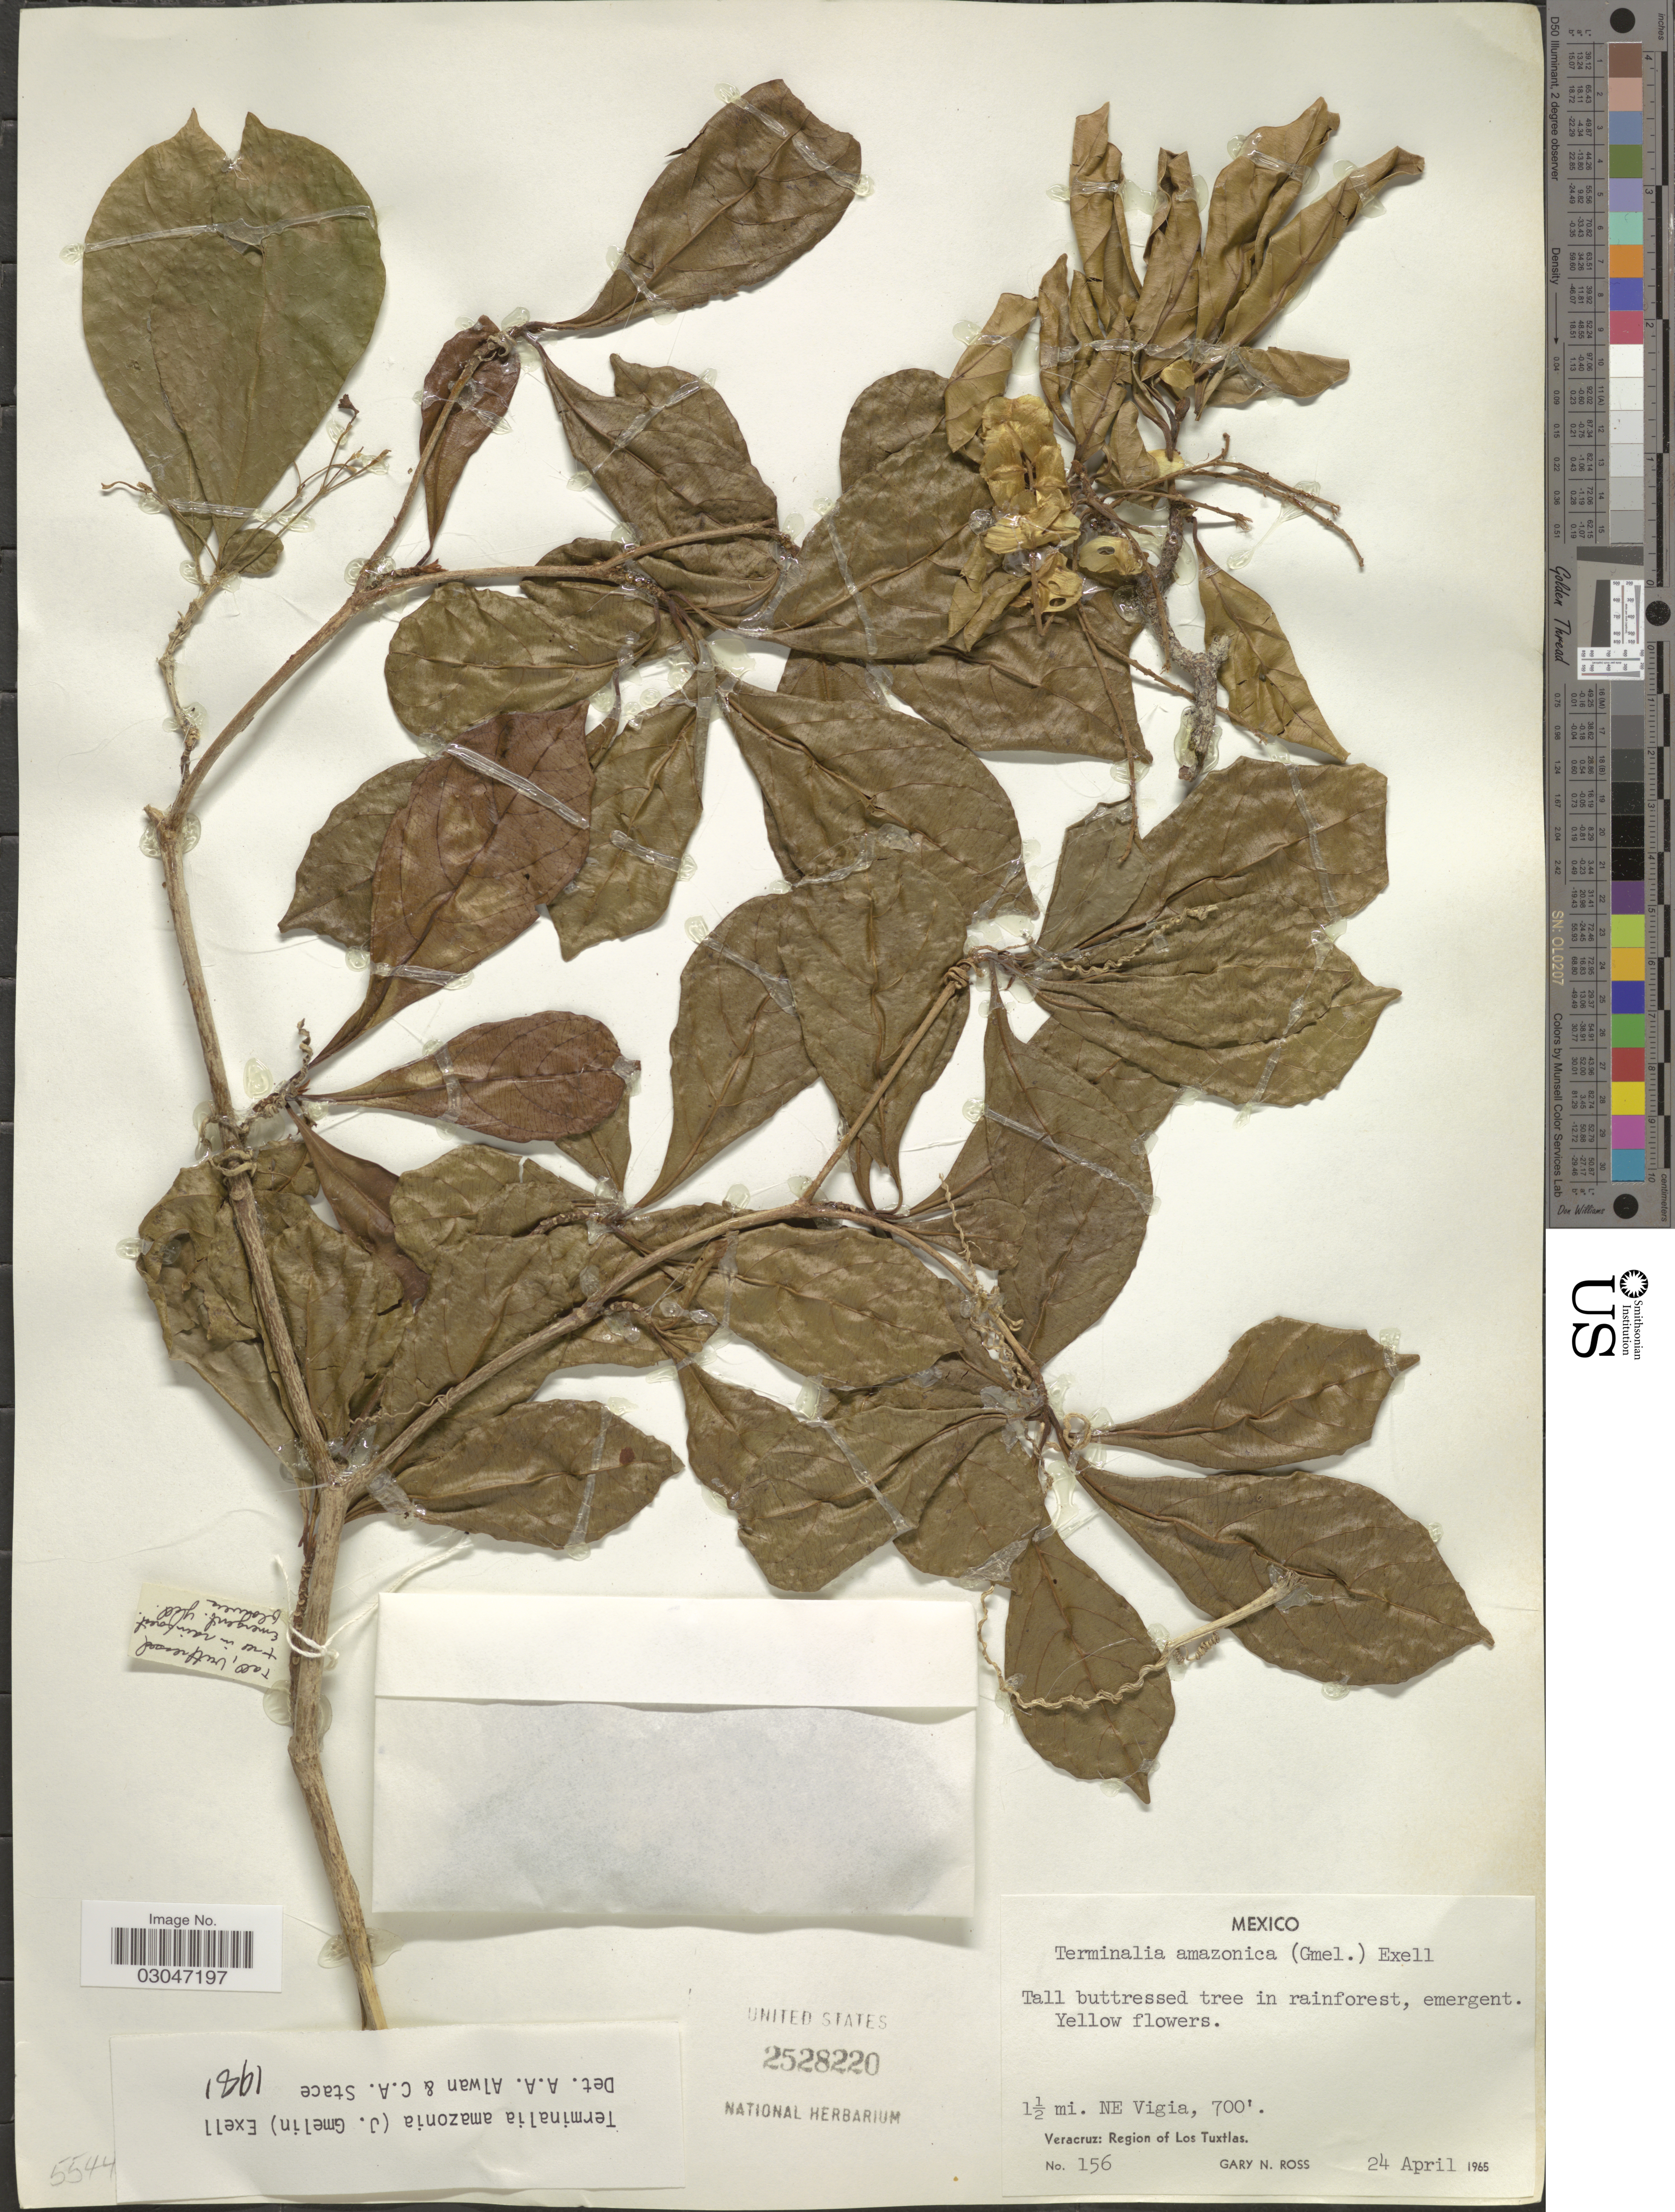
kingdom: Plantae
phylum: Tracheophyta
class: Magnoliopsida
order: Myrtales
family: Combretaceae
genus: Terminalia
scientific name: Terminalia amazonia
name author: (J.F. Gmel.) Exell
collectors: G. N. Ross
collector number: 156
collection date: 1965-04-24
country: Mexico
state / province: Veracruz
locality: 1½ mi. NE Vigia, Veracruz: Region of Los Tuxtlas.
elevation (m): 213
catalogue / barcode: US 2528220